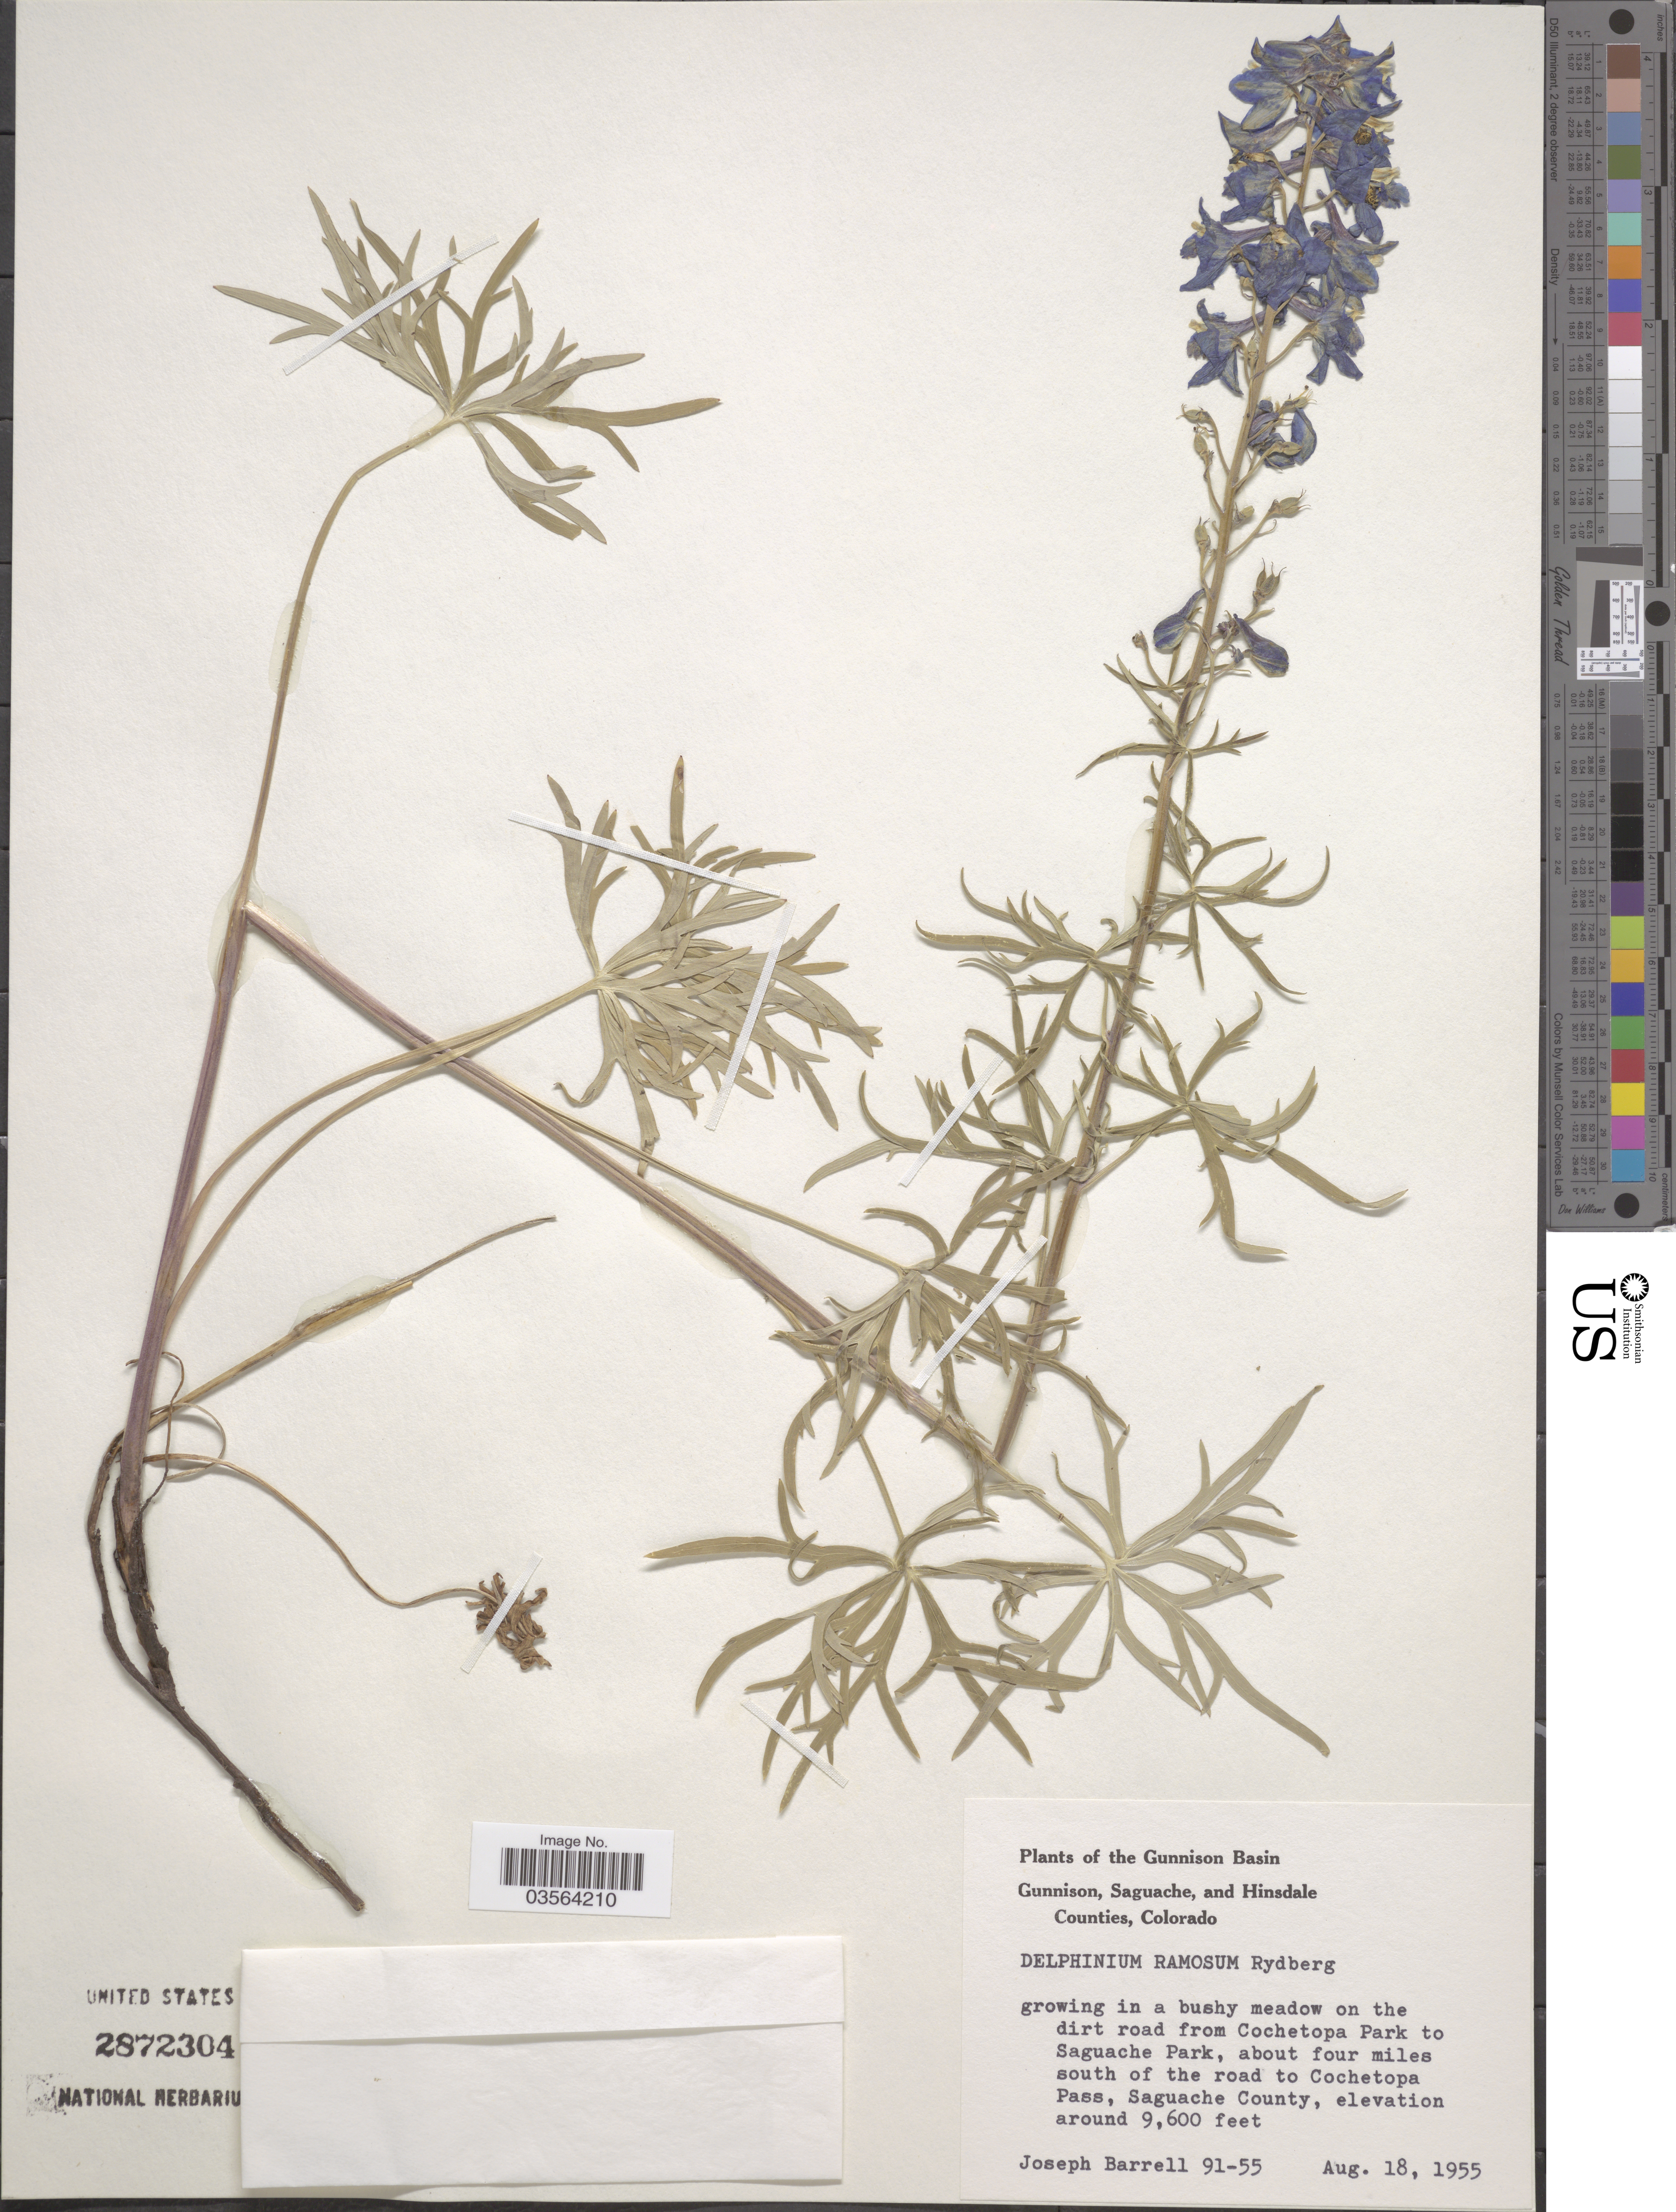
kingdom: Plantae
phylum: Tracheophyta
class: Magnoliopsida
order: Ranunculales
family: Ranunculaceae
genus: Delphinium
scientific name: Delphinium ramosum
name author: Rydb.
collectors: J. Barrell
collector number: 91-55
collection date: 1955-08-18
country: United States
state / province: Colorado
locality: The Gunnison Basin. On the dirt road from Cochetopa Park to Saguache Park, about four miles south of the road to Cochetopa Pass, Saguache County.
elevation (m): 2926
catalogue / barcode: US 2872304